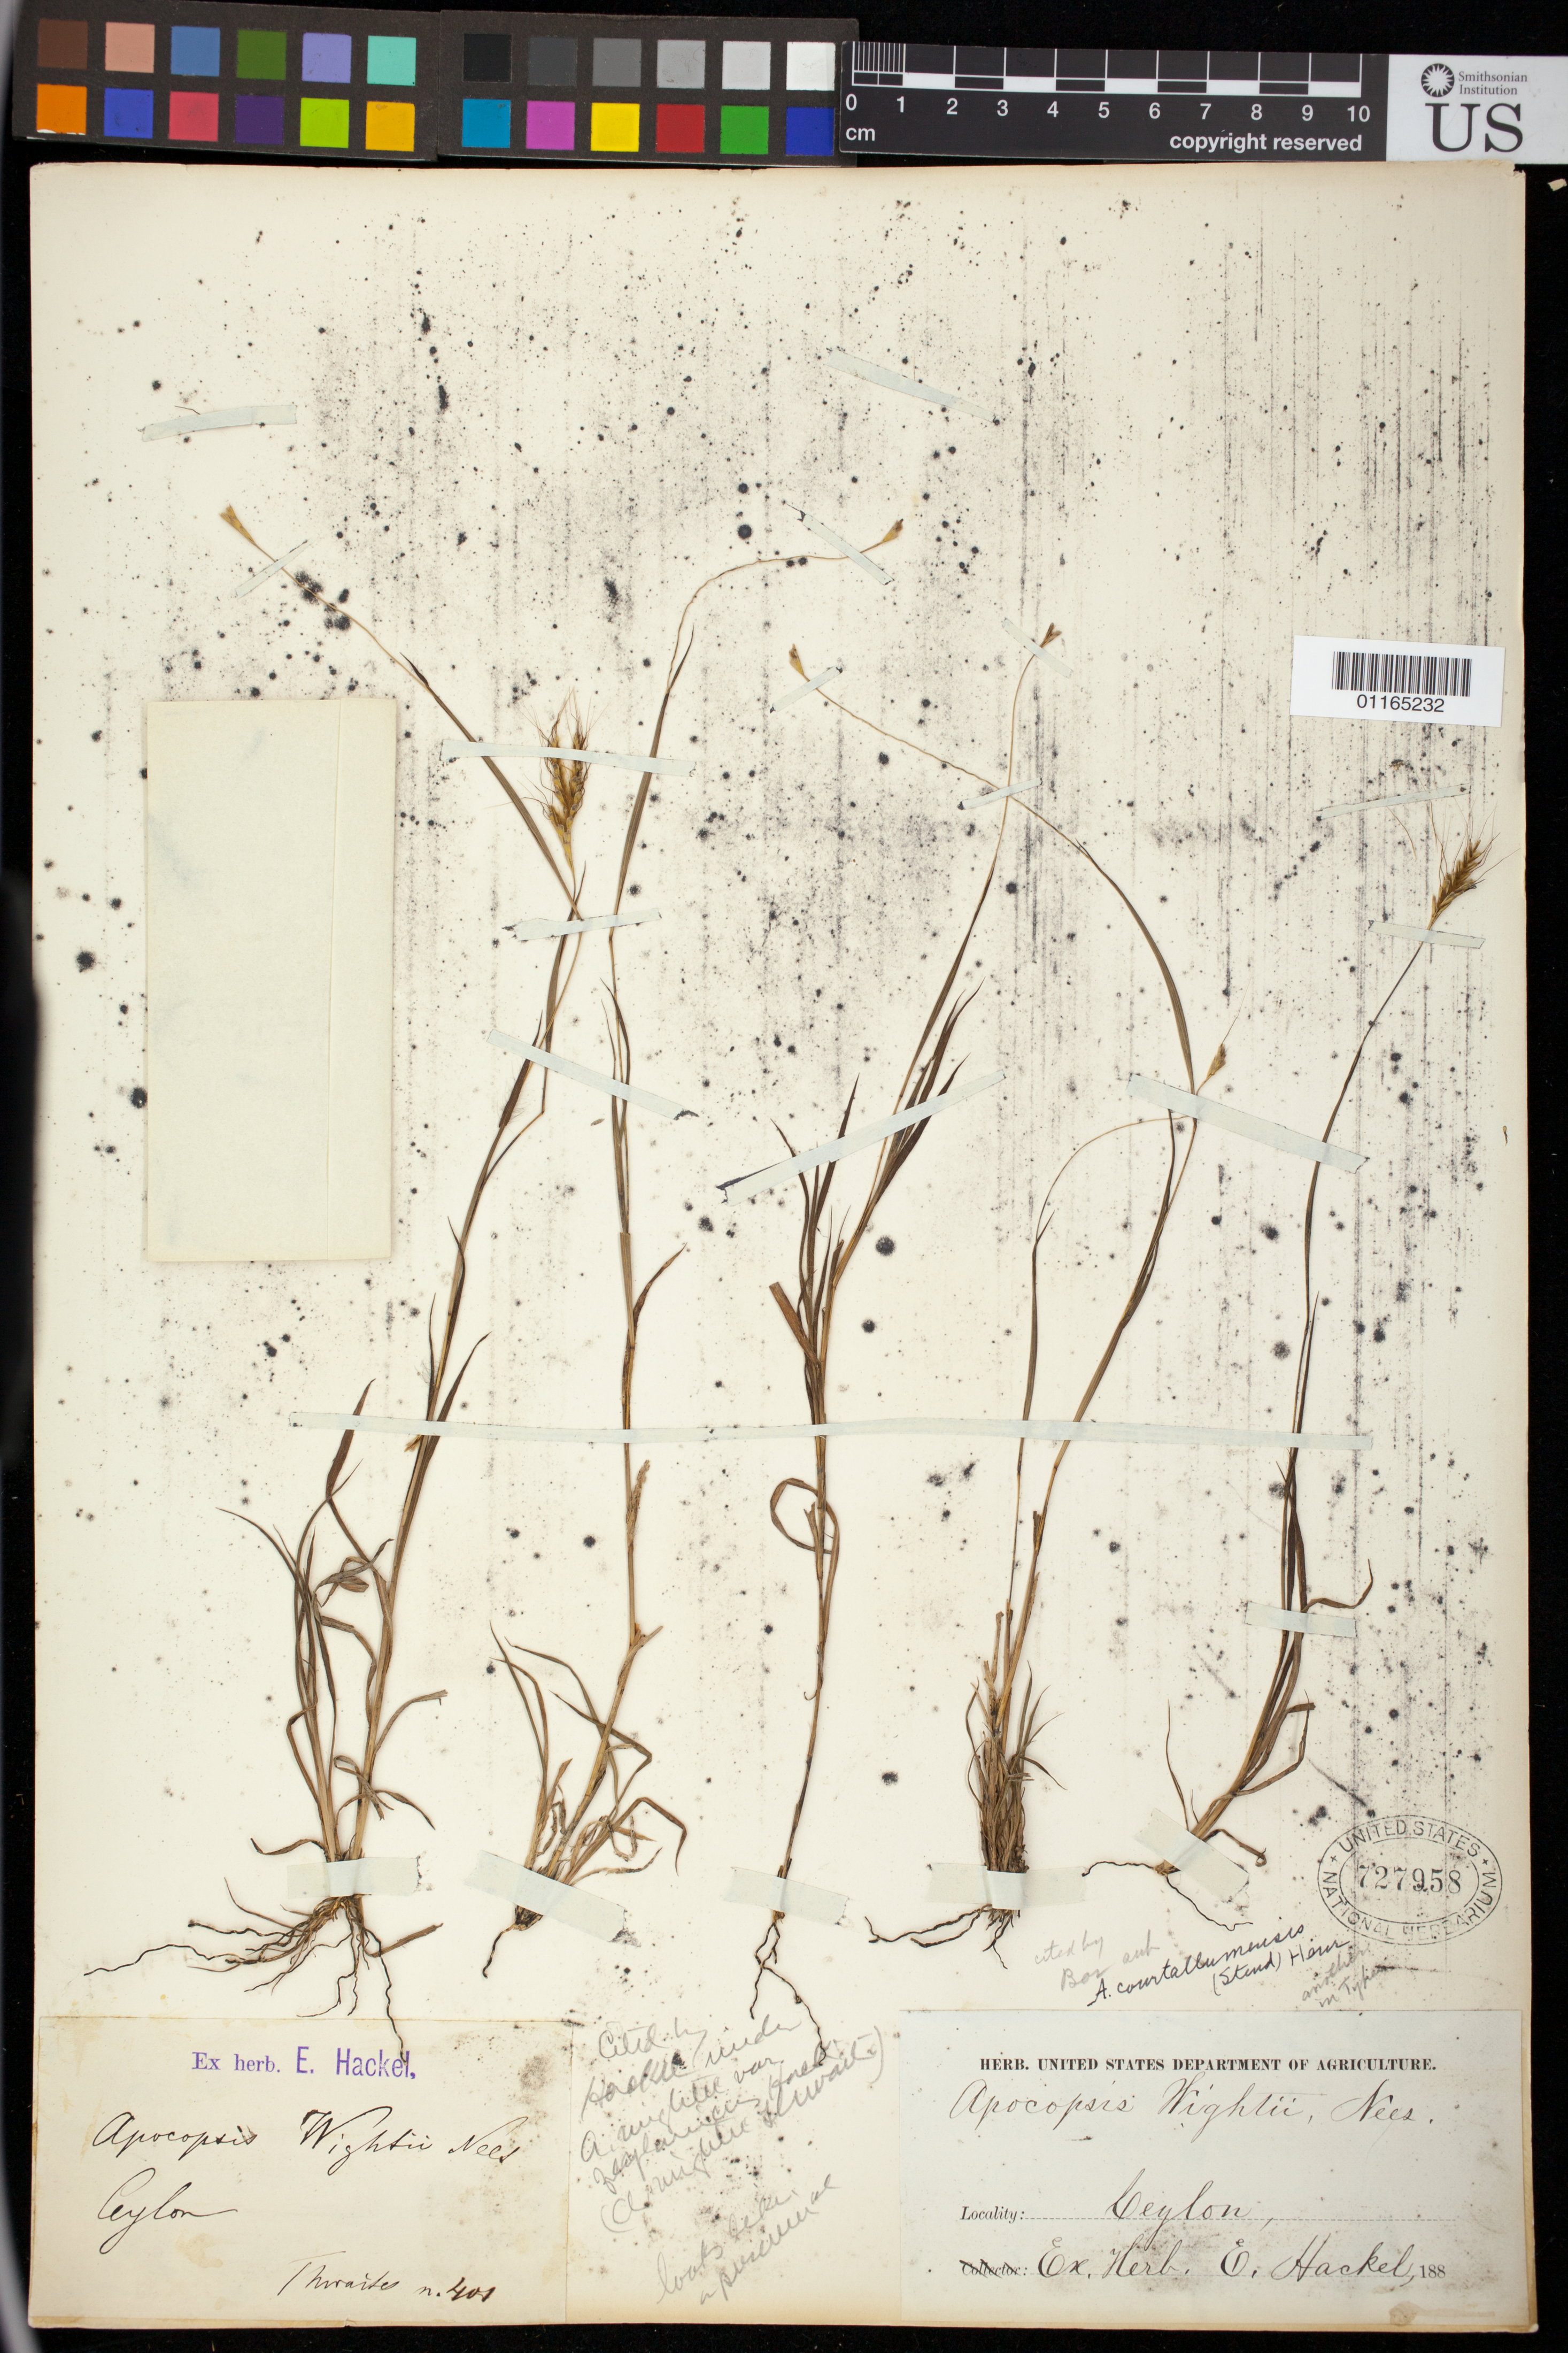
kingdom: Plantae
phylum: Tracheophyta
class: Liliopsida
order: Poales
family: Poaceae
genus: Apocopis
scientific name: Apocopis wightii Nees ex Thwaites, nom. illeg.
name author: Nees ex Thwaites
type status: Type Collection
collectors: G. H. K. Thwaites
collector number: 401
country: Sri Lanka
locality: Ceylon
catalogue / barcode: US 727958